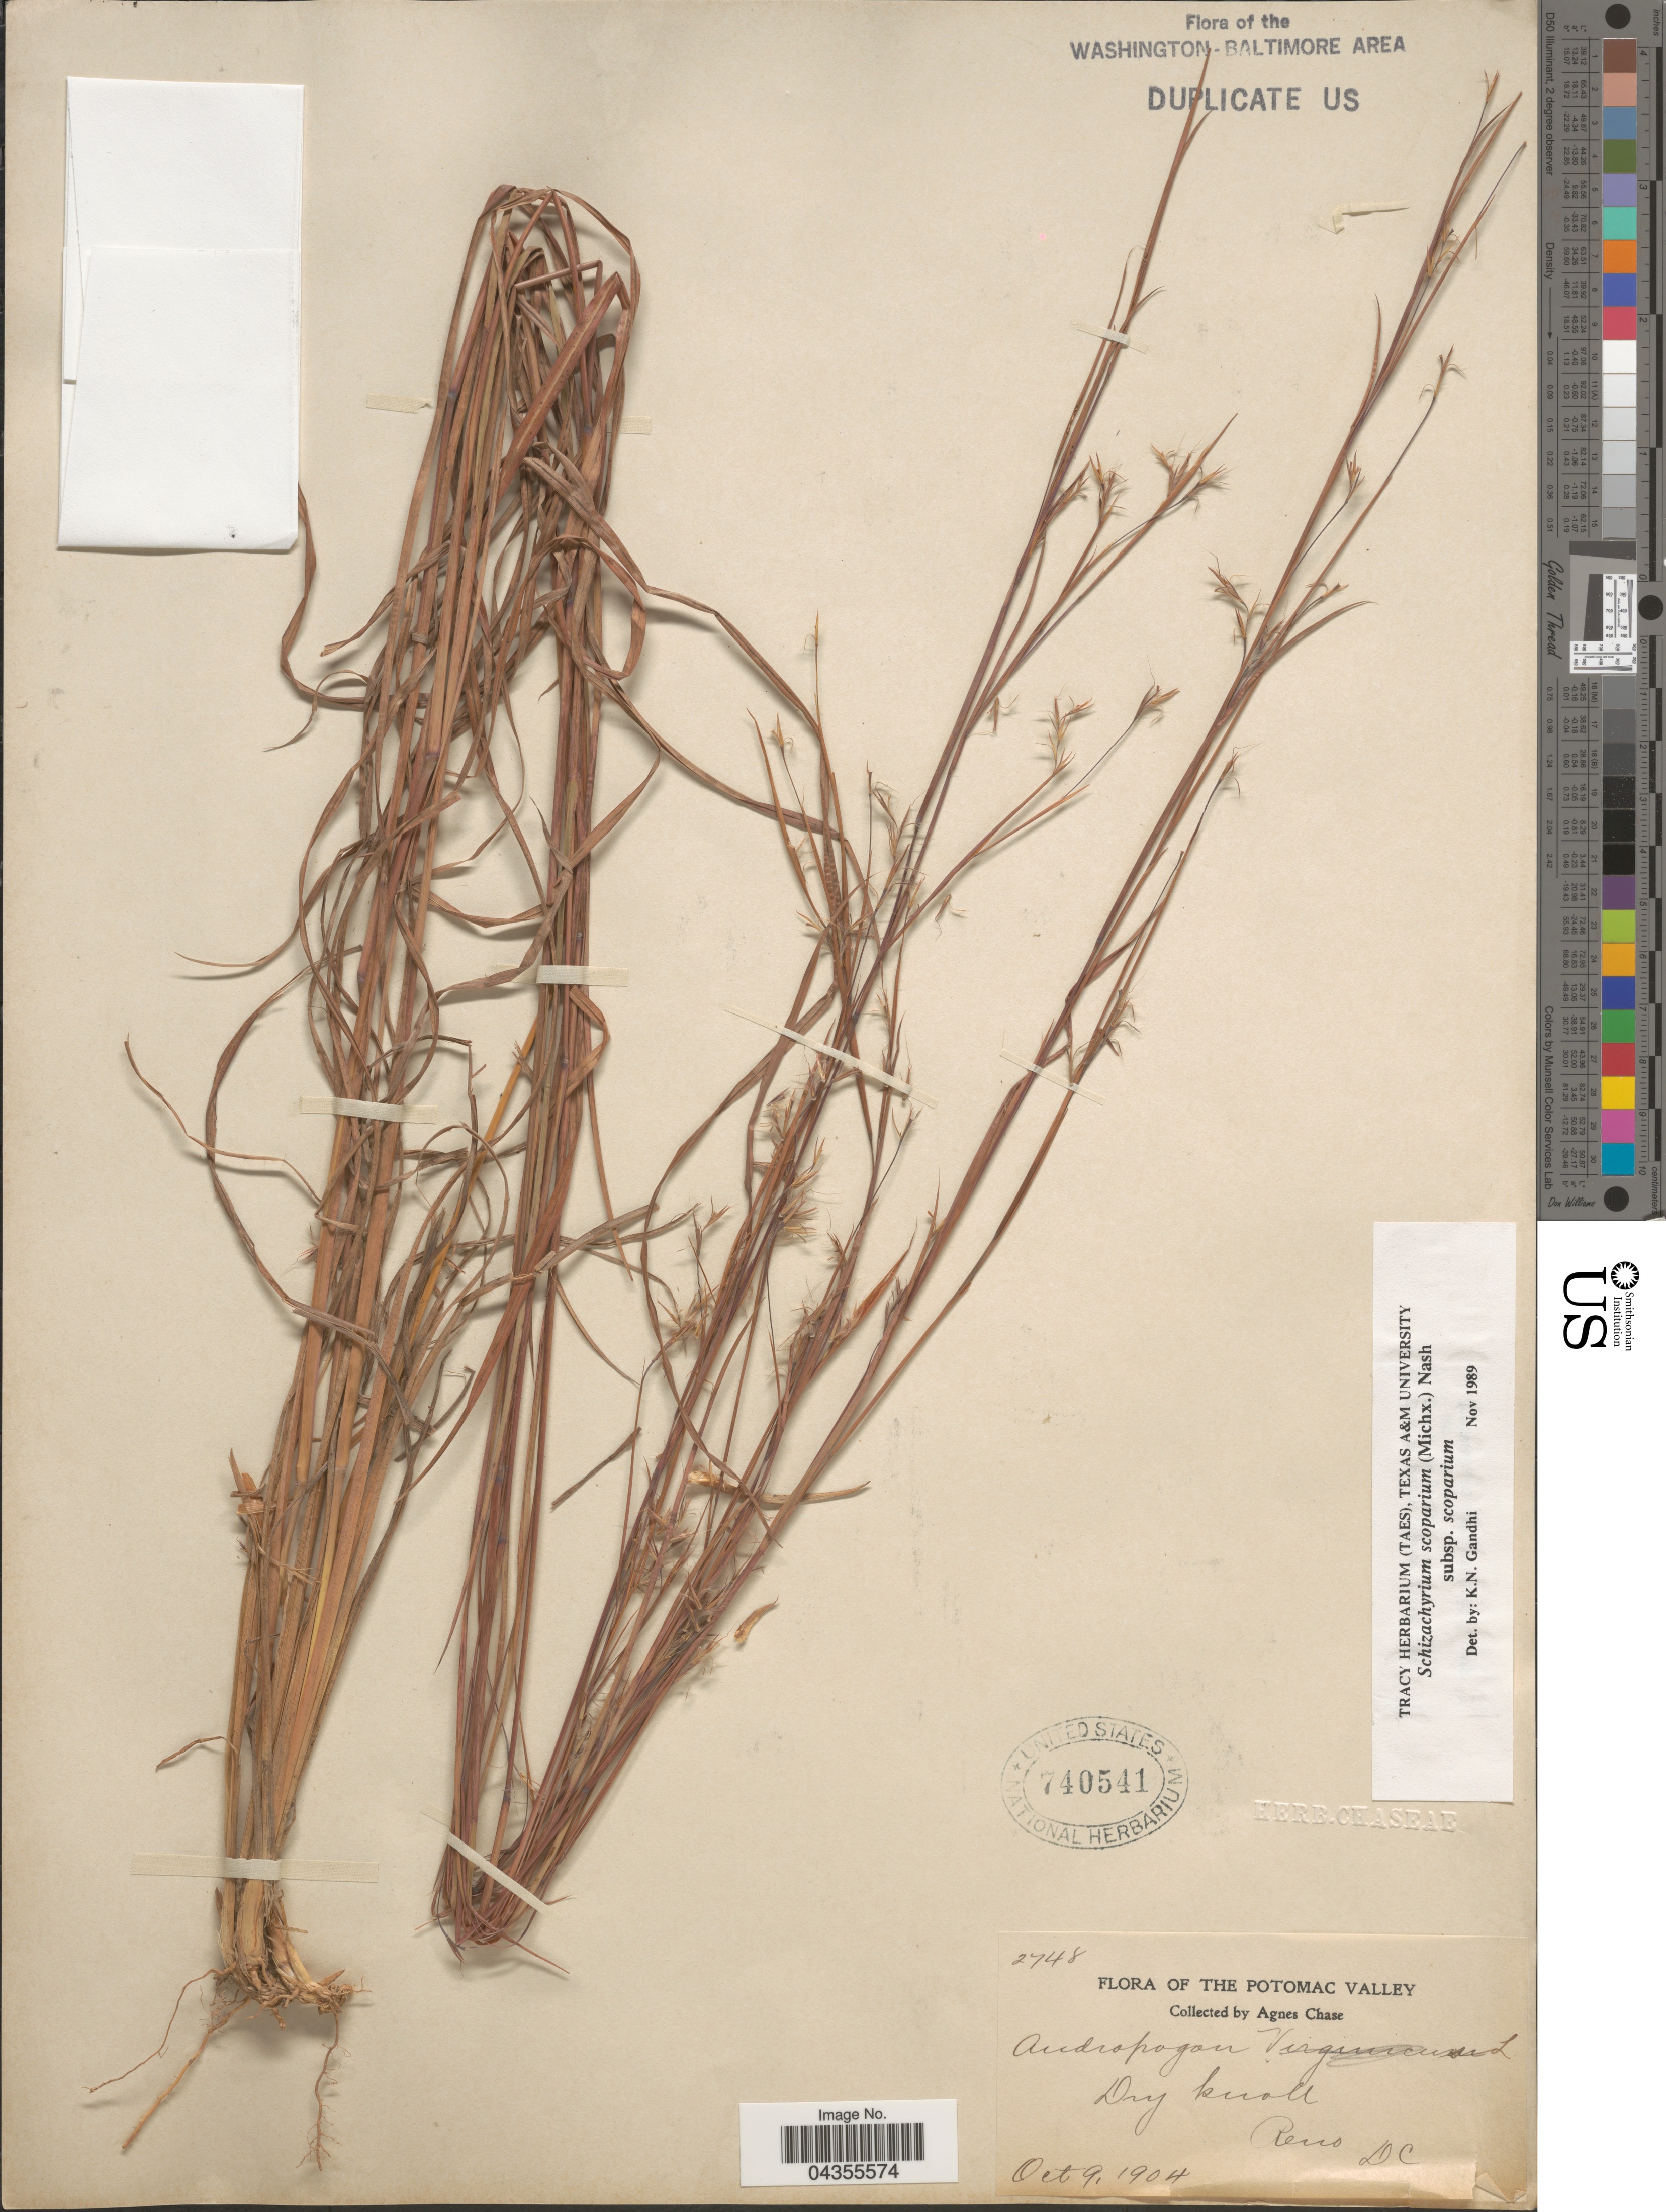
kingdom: Plantae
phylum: Tracheophyta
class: Liliopsida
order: Poales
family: Poaceae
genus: Schizachyrium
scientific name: Schizachyrium scoparium var. scoparium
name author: (Michx.) Nash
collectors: A. Chase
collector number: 2748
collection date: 1904-10-09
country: United States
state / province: District of Columbia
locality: The Potomac Valley. Reno.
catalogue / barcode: US 740541